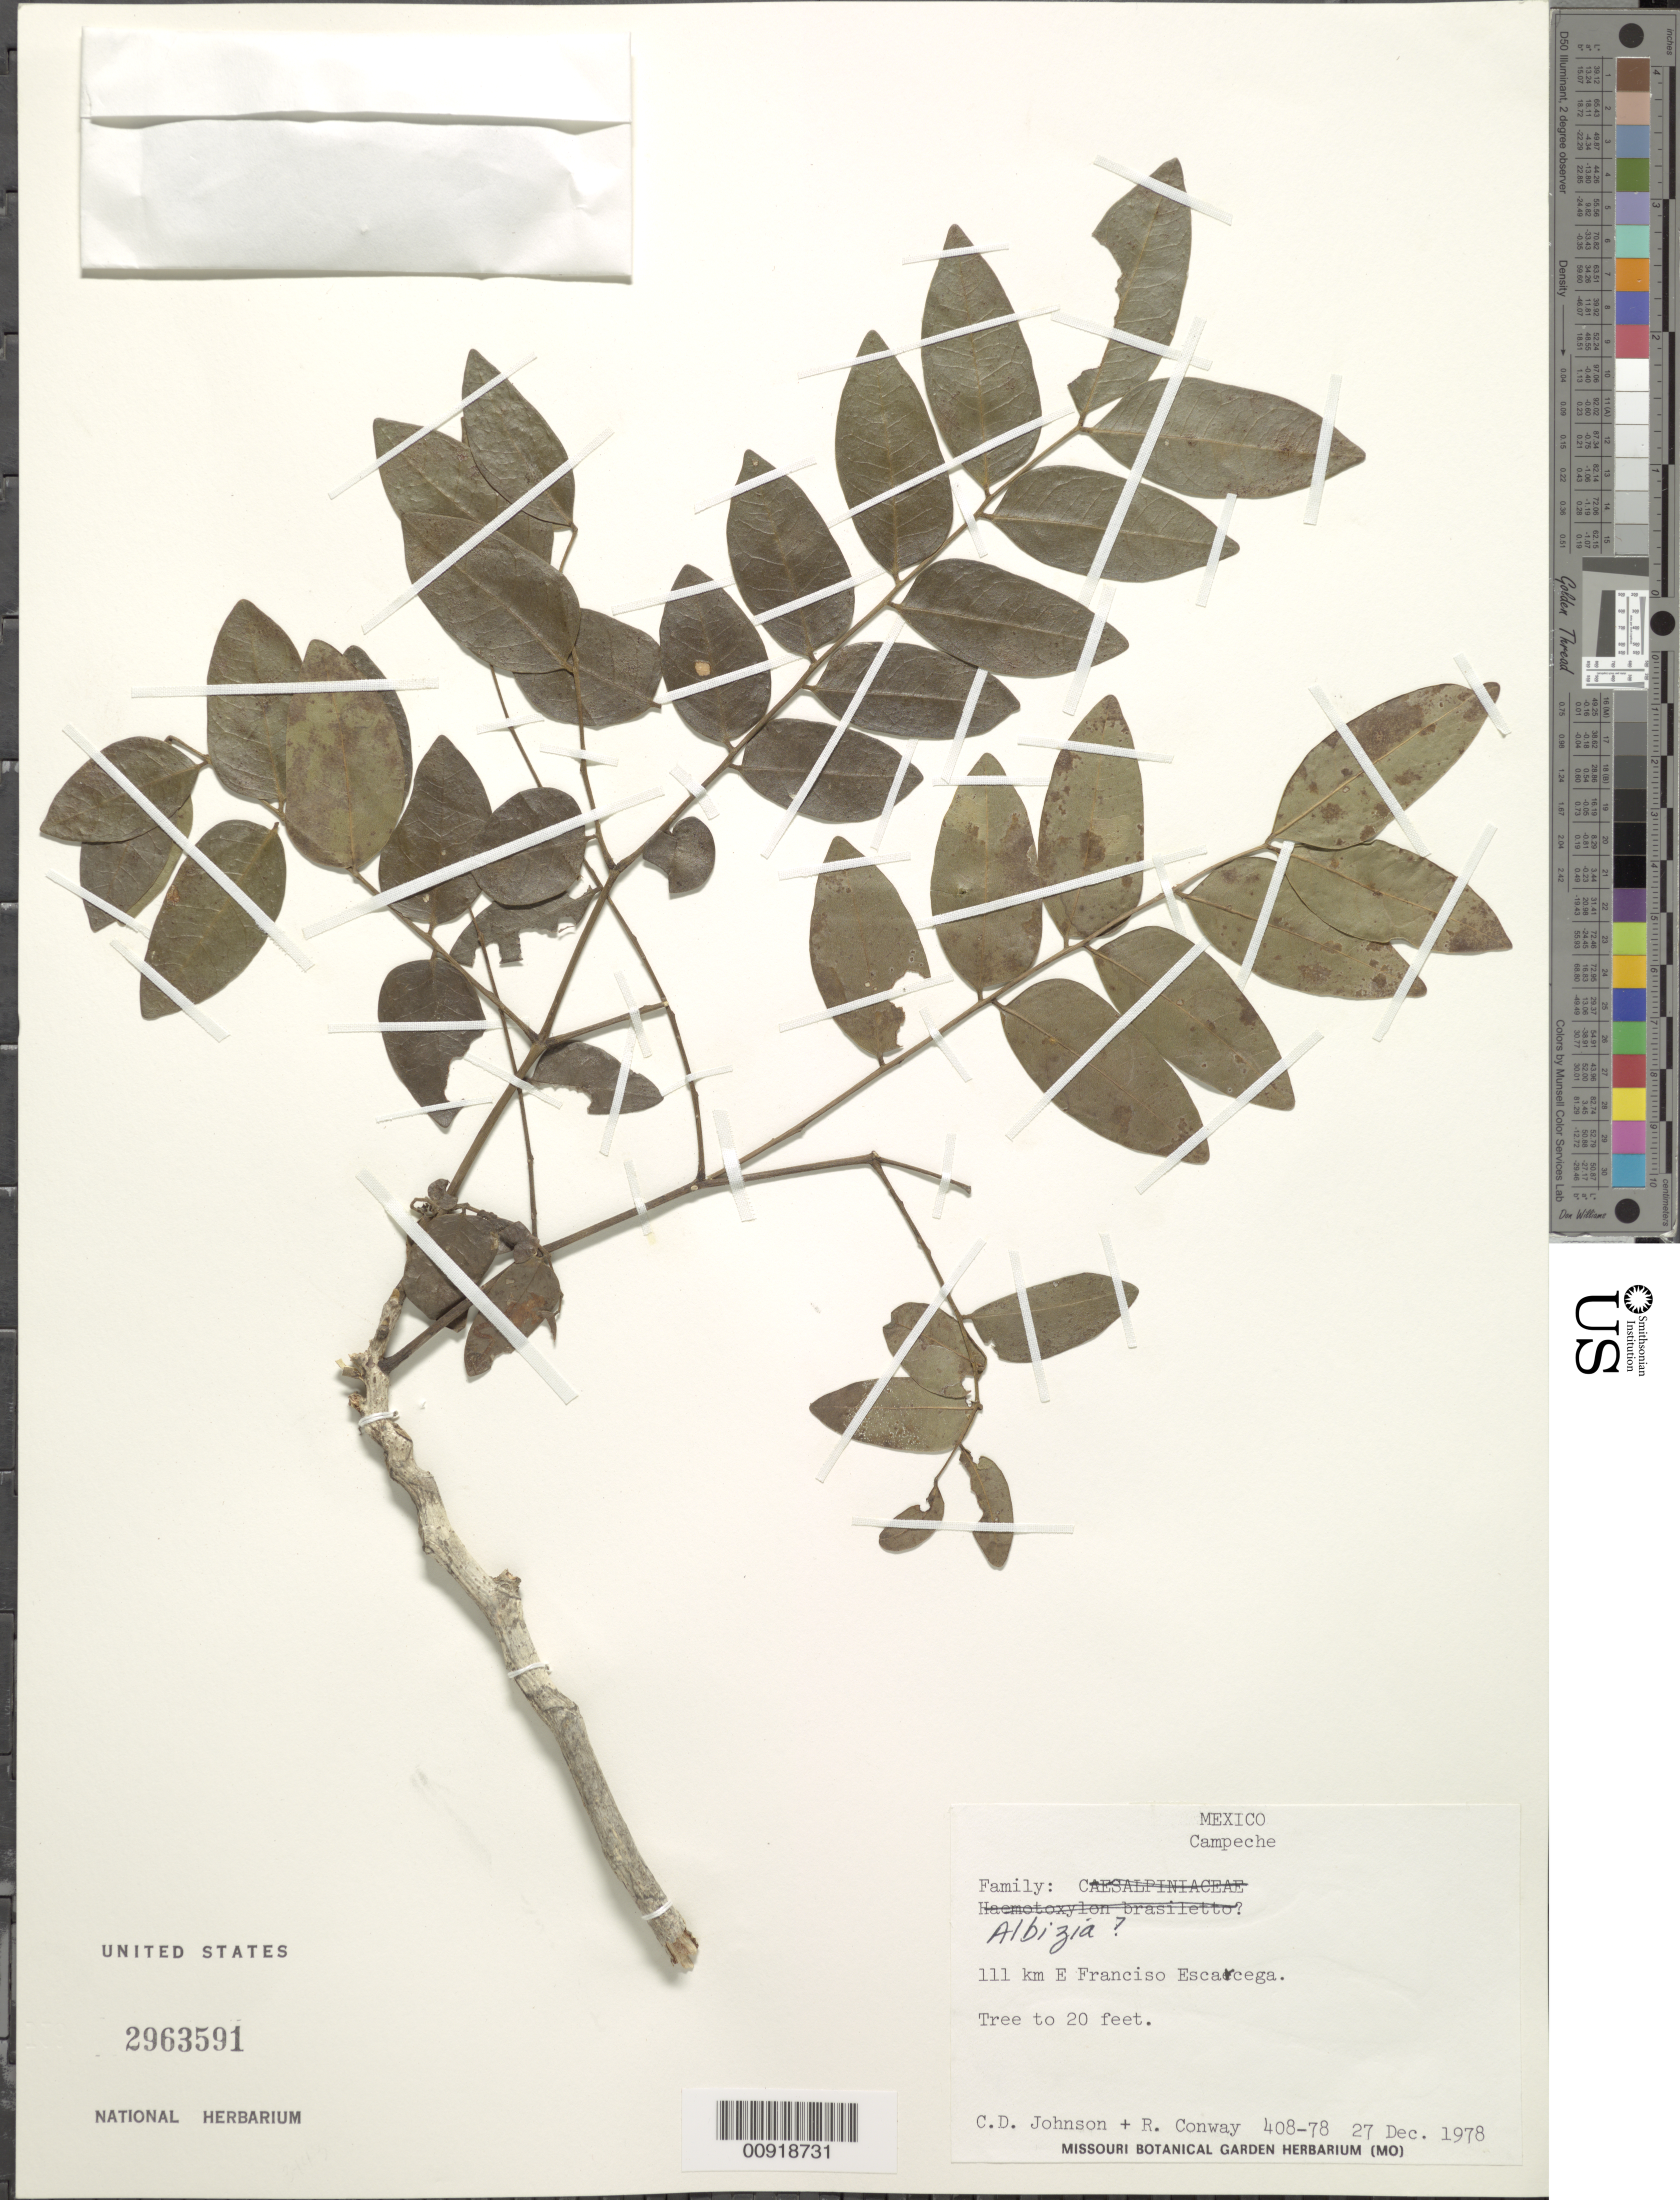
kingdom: Plantae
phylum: Tracheophyta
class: Magnoliopsida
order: Fabales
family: Fabaceae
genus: Albizia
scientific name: Albizia sp.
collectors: C. D. Johnson & Conway, R.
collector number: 408-78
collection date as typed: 27 Dec 1978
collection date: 1978-12-27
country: Mexico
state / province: Campeche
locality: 111 km E Francisco Escárcega.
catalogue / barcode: US 2963591